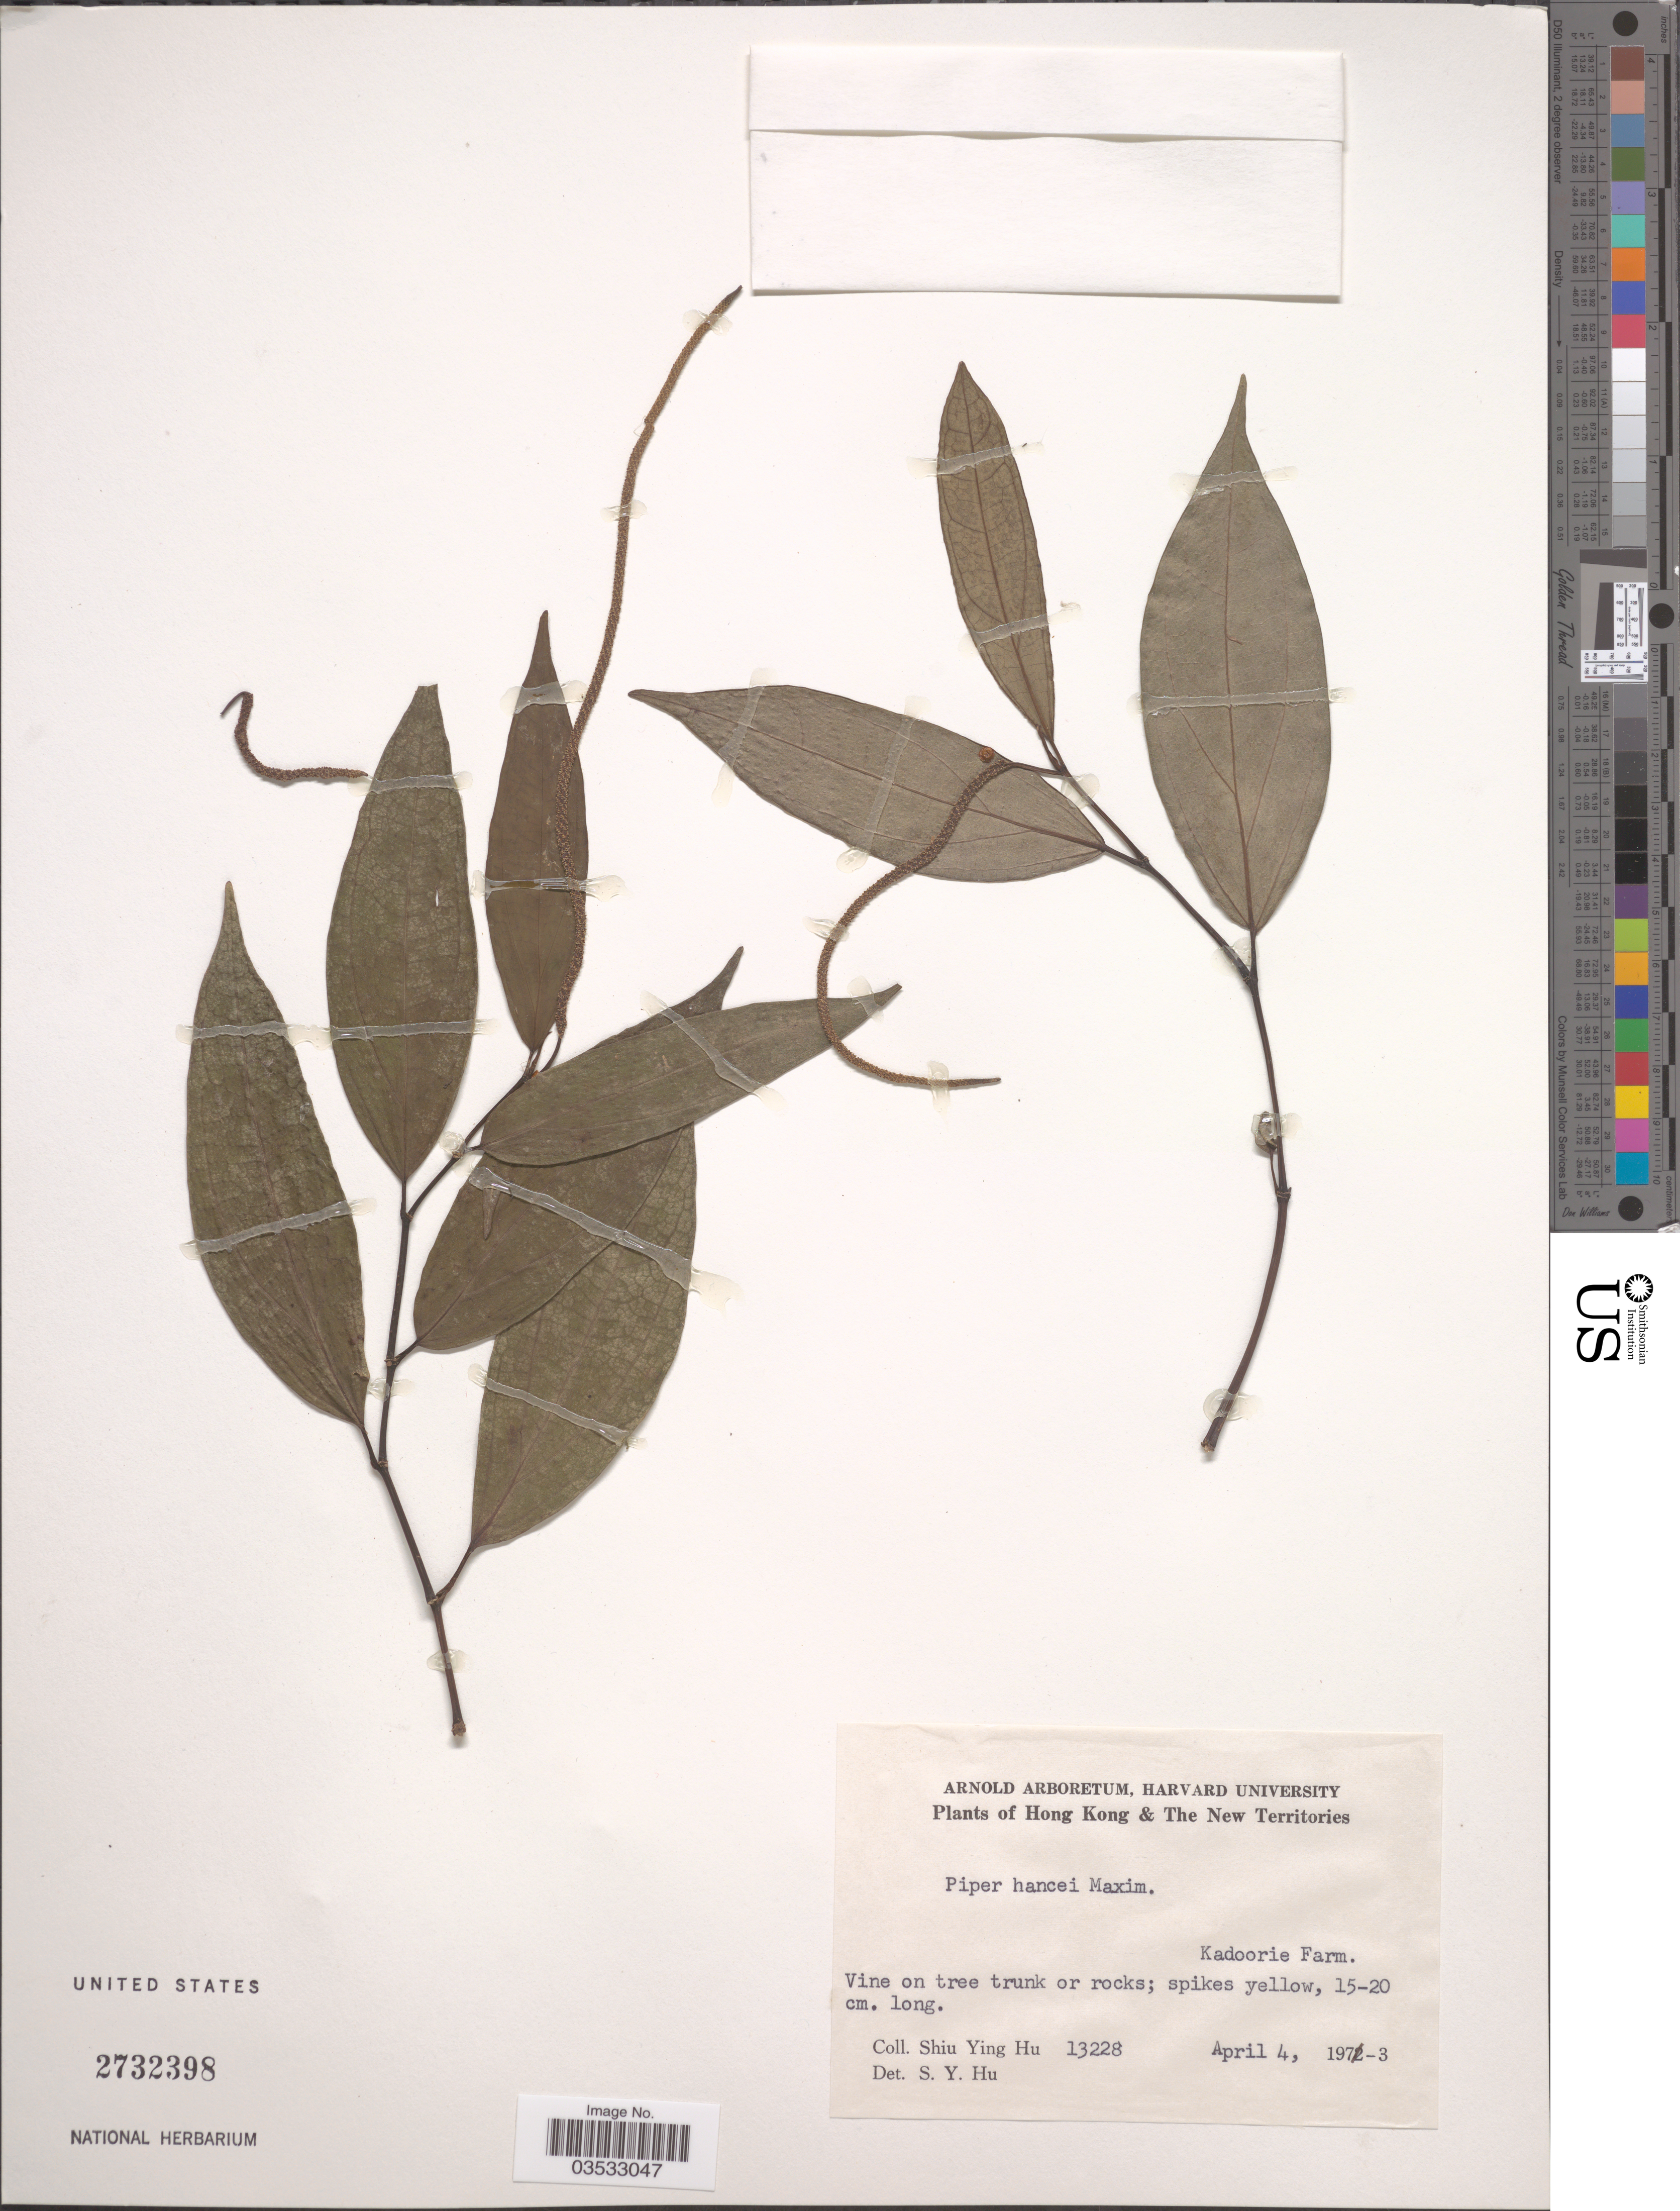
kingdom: Plantae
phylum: Tracheophyta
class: Magnoliopsida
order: Piperales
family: Piperaceae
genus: Piper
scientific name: Piper hancei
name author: Maxim.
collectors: S. Y. Hu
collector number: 13228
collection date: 1973-04-04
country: China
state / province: Hong Kong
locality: The New Territories. Kadoorie Farm.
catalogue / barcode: US 2732398